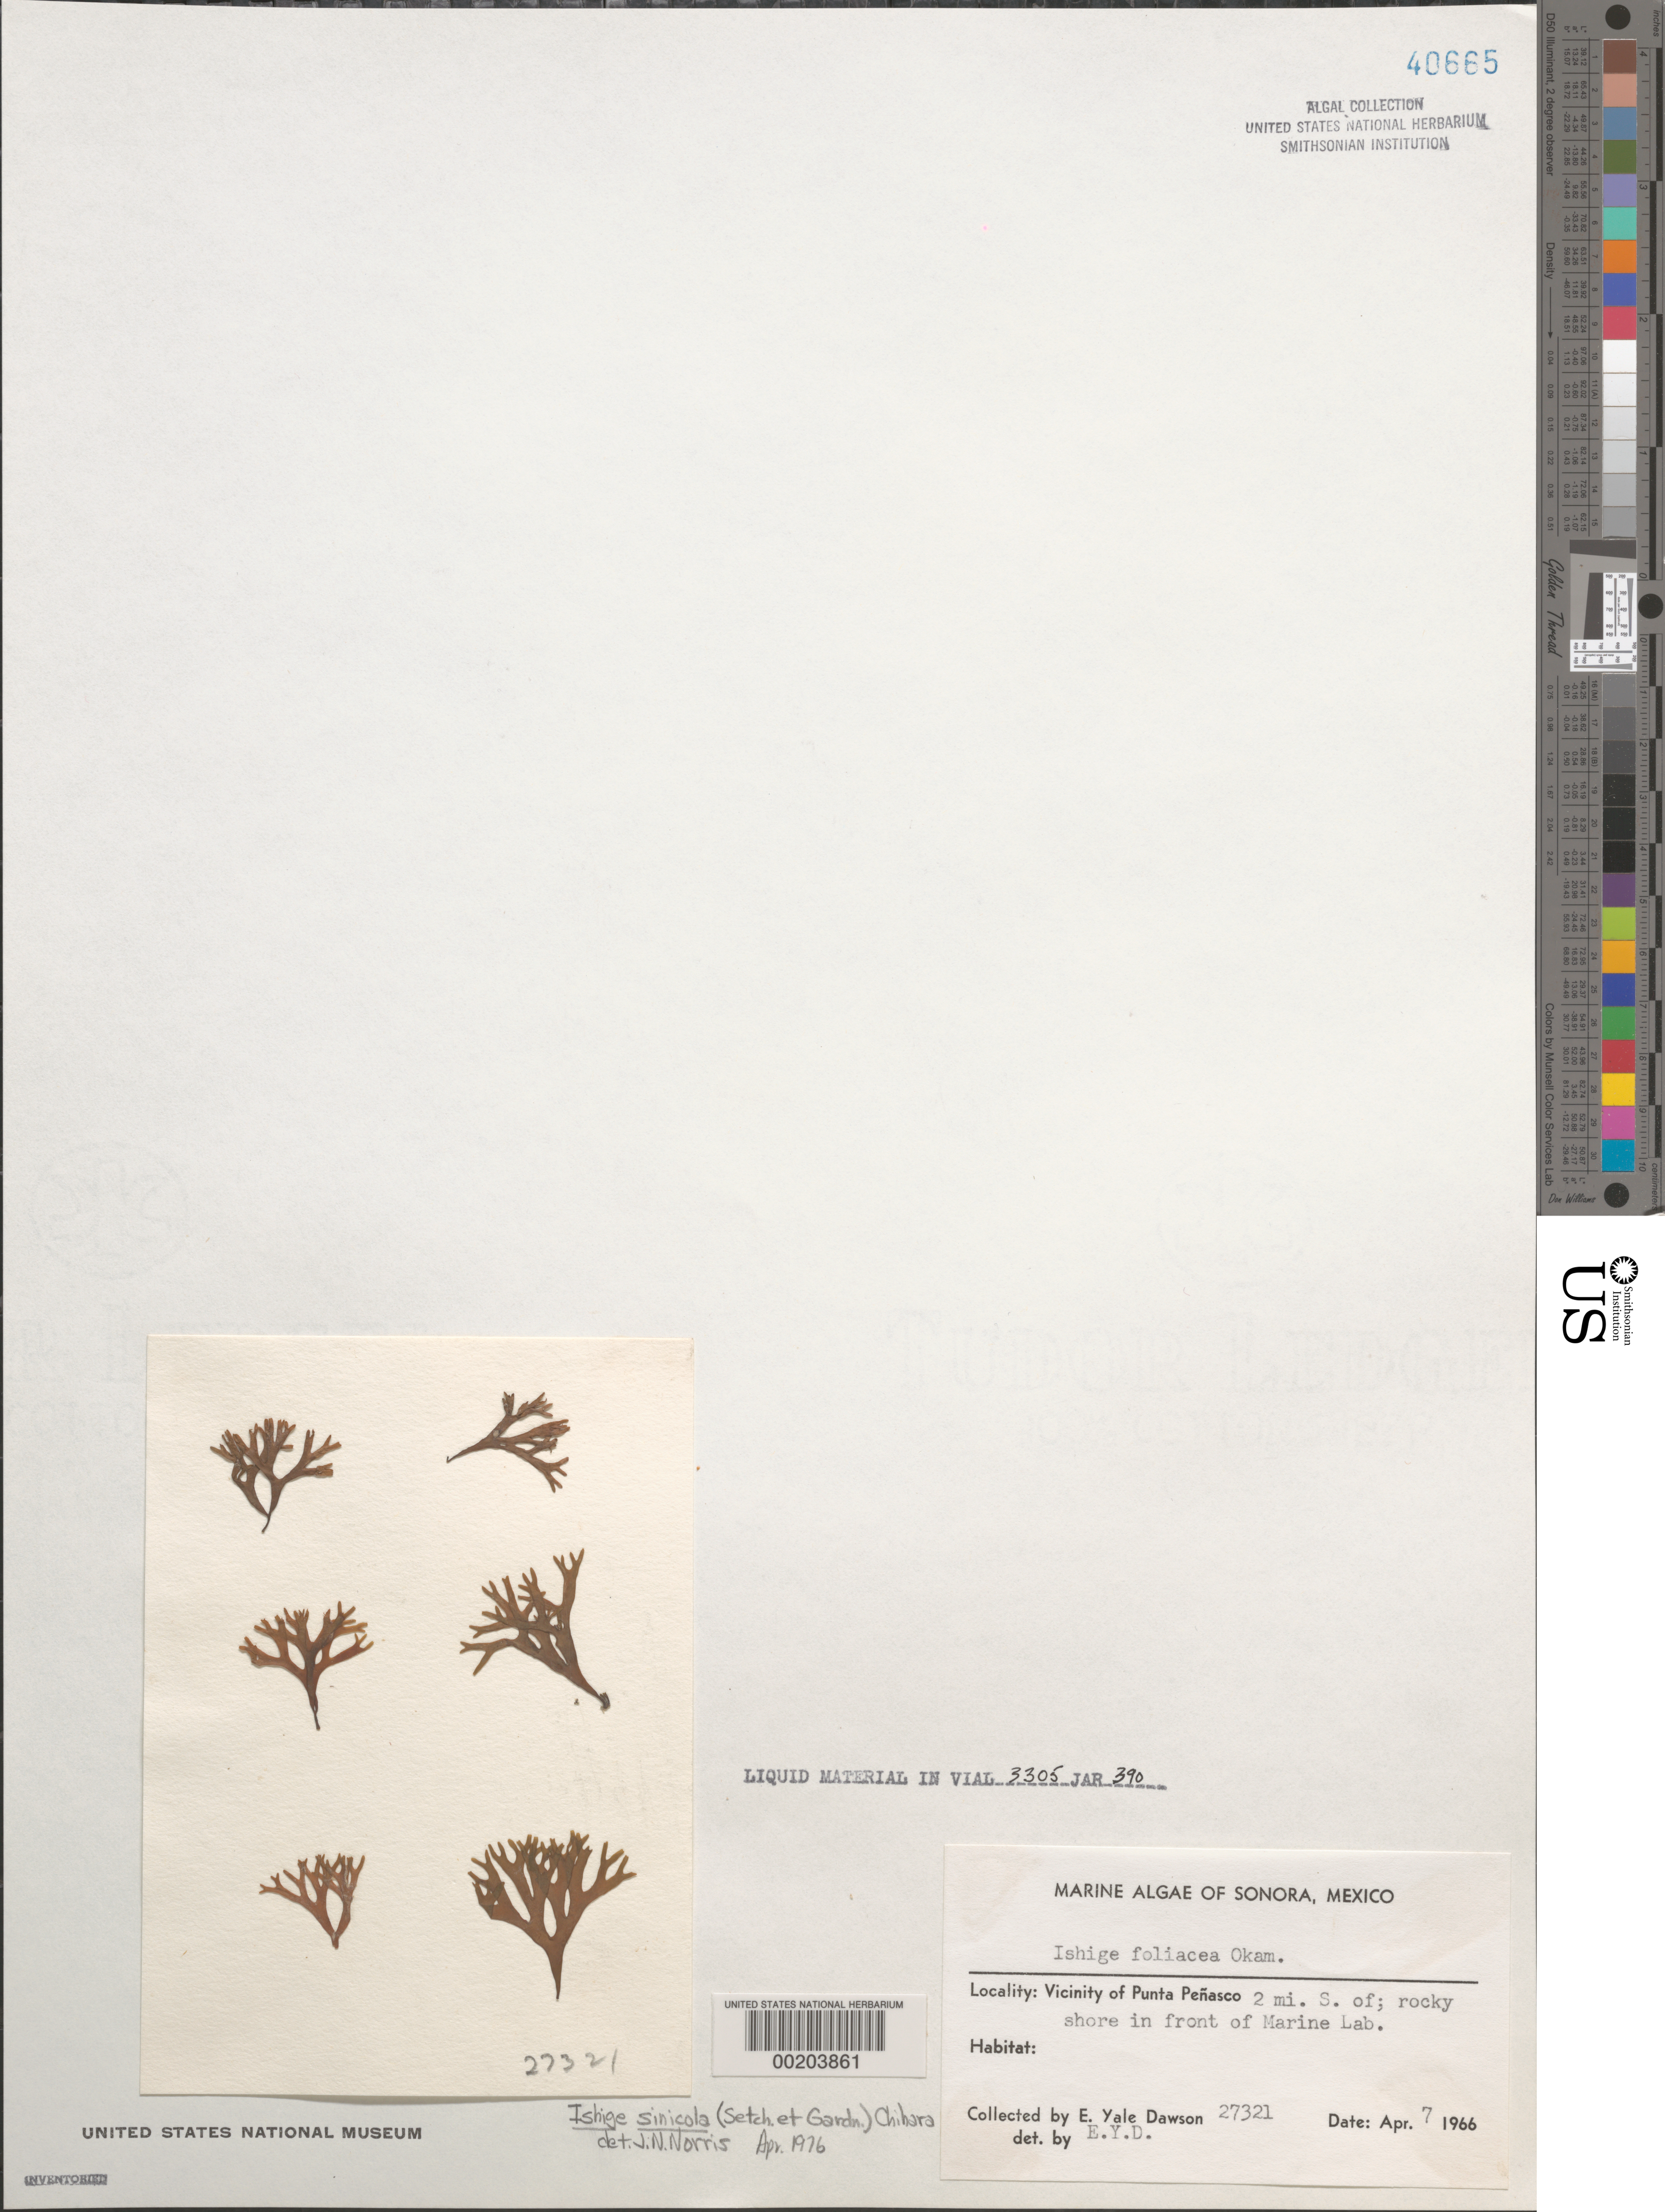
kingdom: Chromista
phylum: Ochrophyta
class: Phaeophyceae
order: Ishigeales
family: Ishigeaceae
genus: Ishige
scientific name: Ishige sinicola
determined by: Norris, James N.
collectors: E. Y. Dawson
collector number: EYD 27321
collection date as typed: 07 Apr 1966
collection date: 1966-04-07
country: Mexico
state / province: Sonora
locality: Marine laboratory shore, 2 miles south of Punta Penasco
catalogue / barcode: US 40665